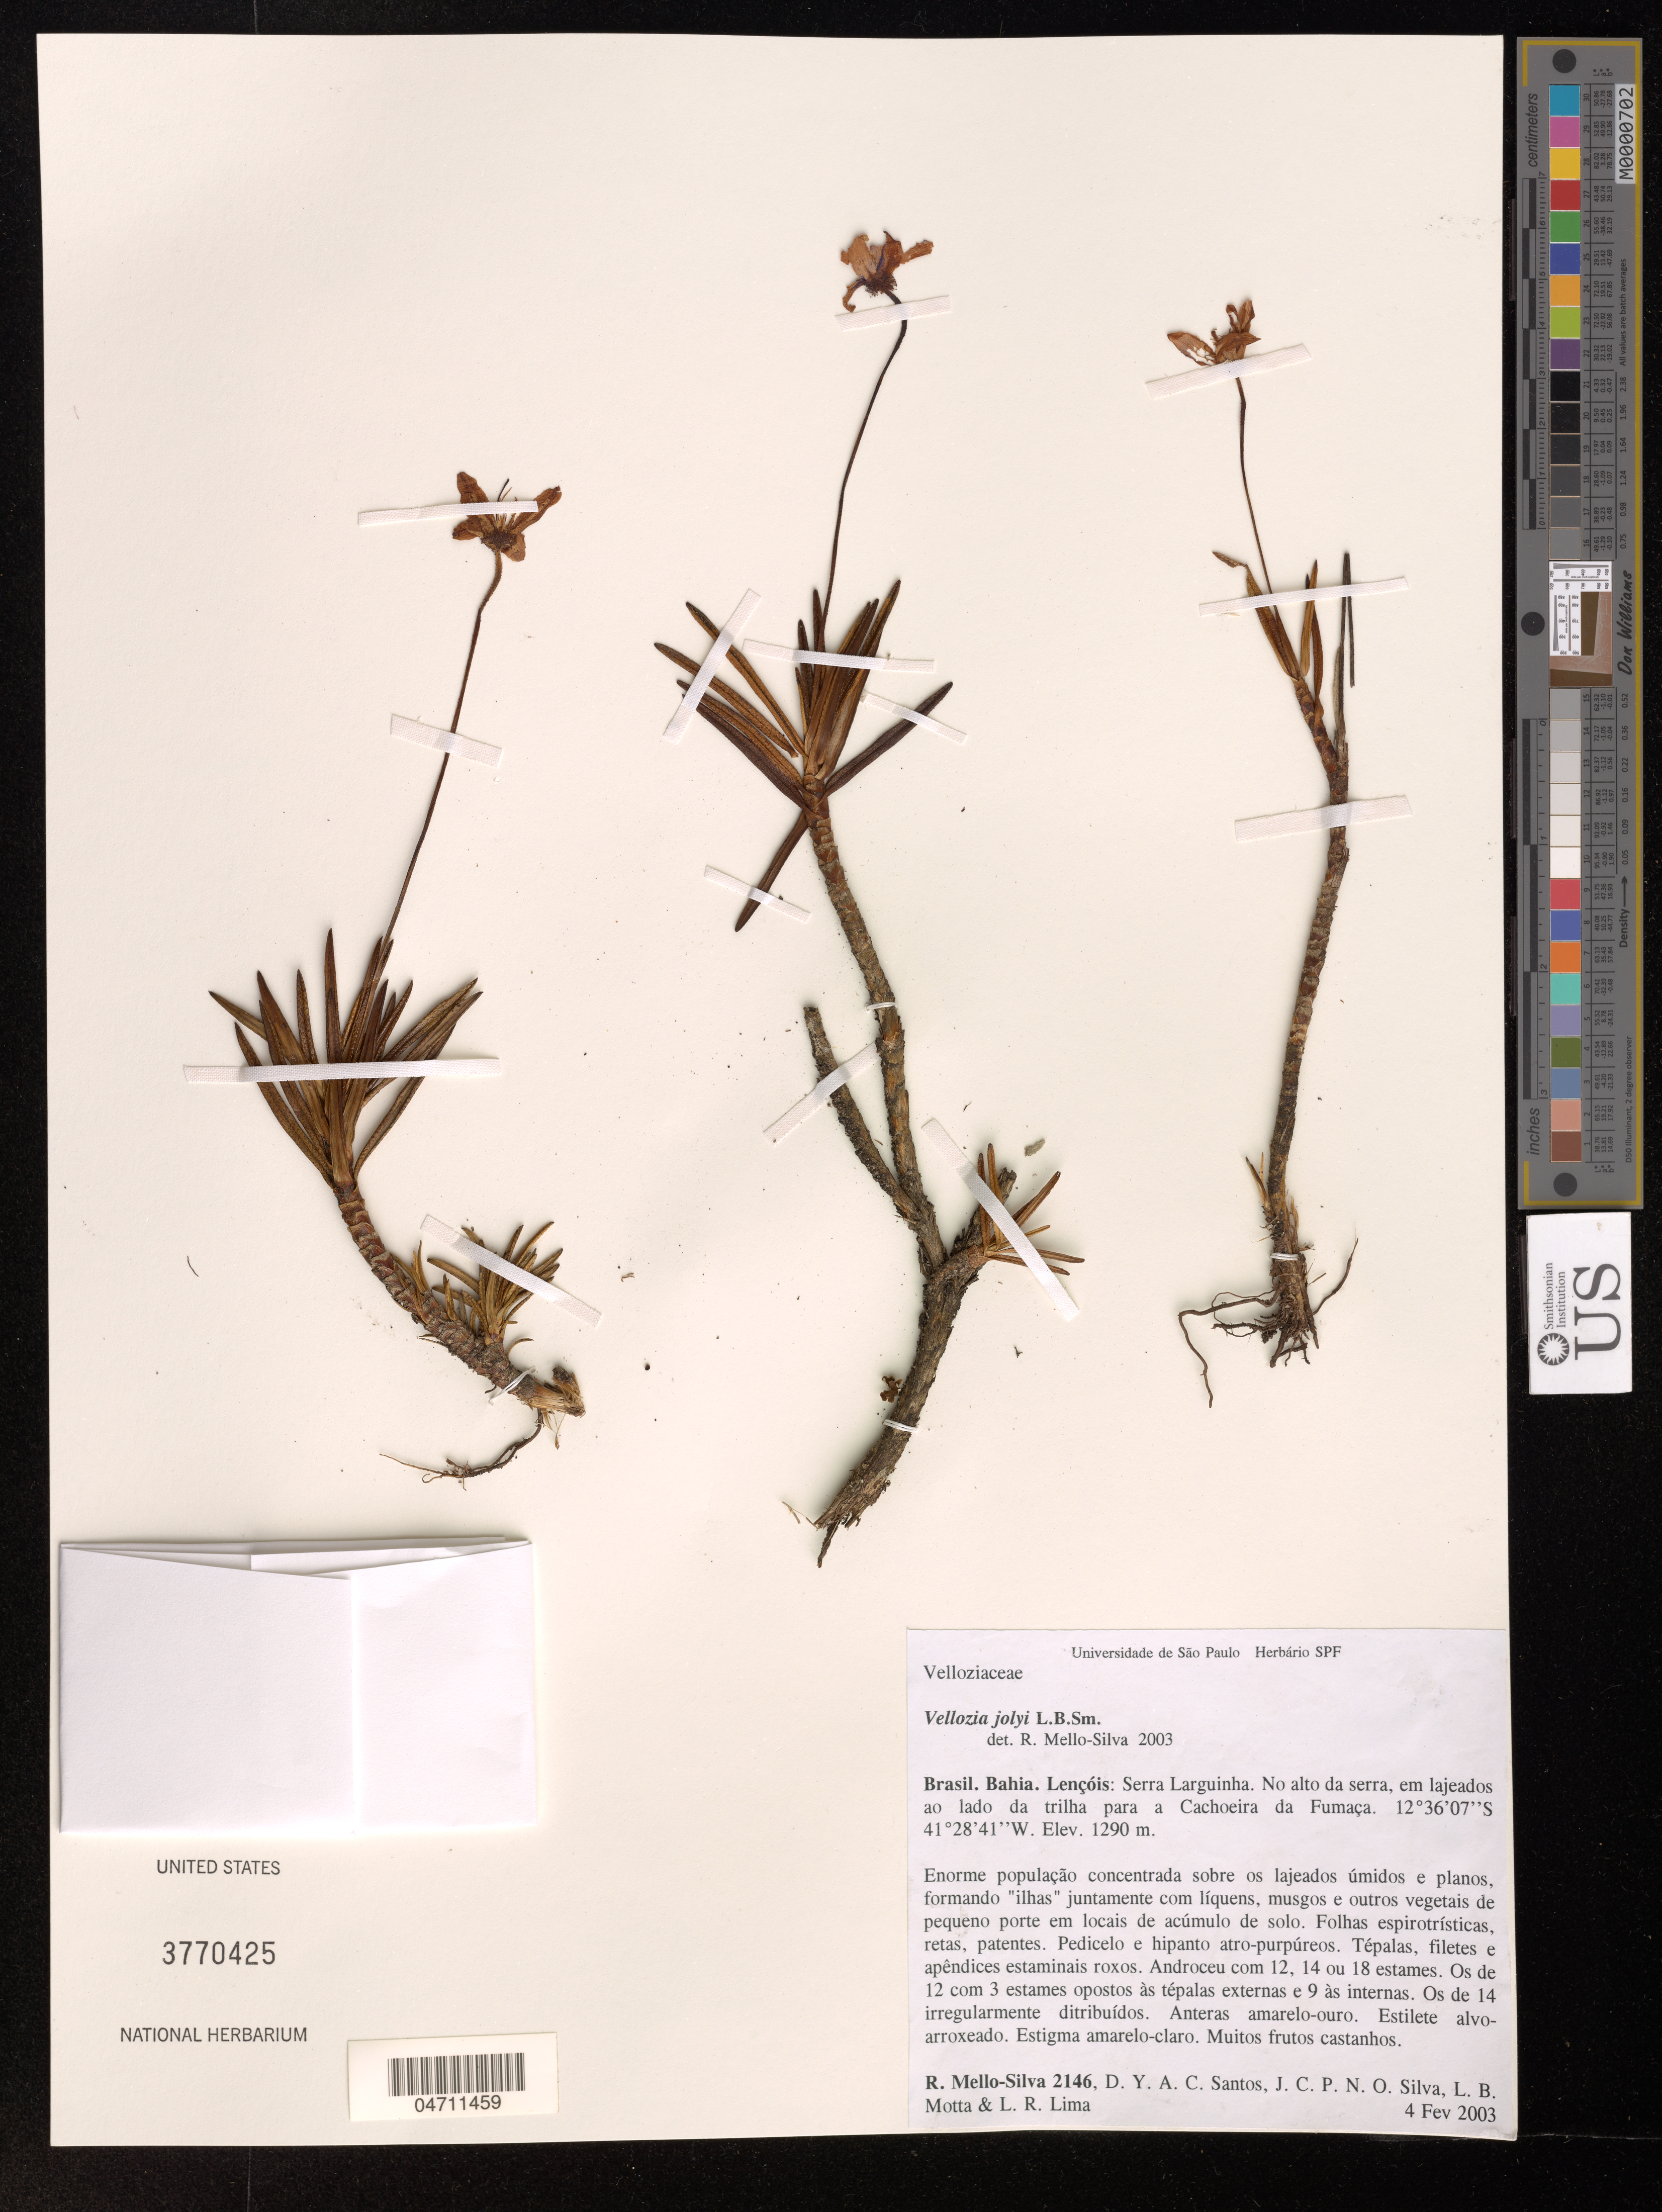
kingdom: Plantae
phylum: Tracheophyta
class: Liliopsida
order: Pandanales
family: Velloziaceae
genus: Vellozia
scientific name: Vellozia jolyi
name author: L.B. Sm.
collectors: R. Mello-Silva, D. Santos, J. Silva & L. Motta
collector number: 2146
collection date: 2003-02-04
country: Brazil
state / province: Bahia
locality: Lençóis: Serra Larguinha.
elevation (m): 1290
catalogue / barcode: US 3770425